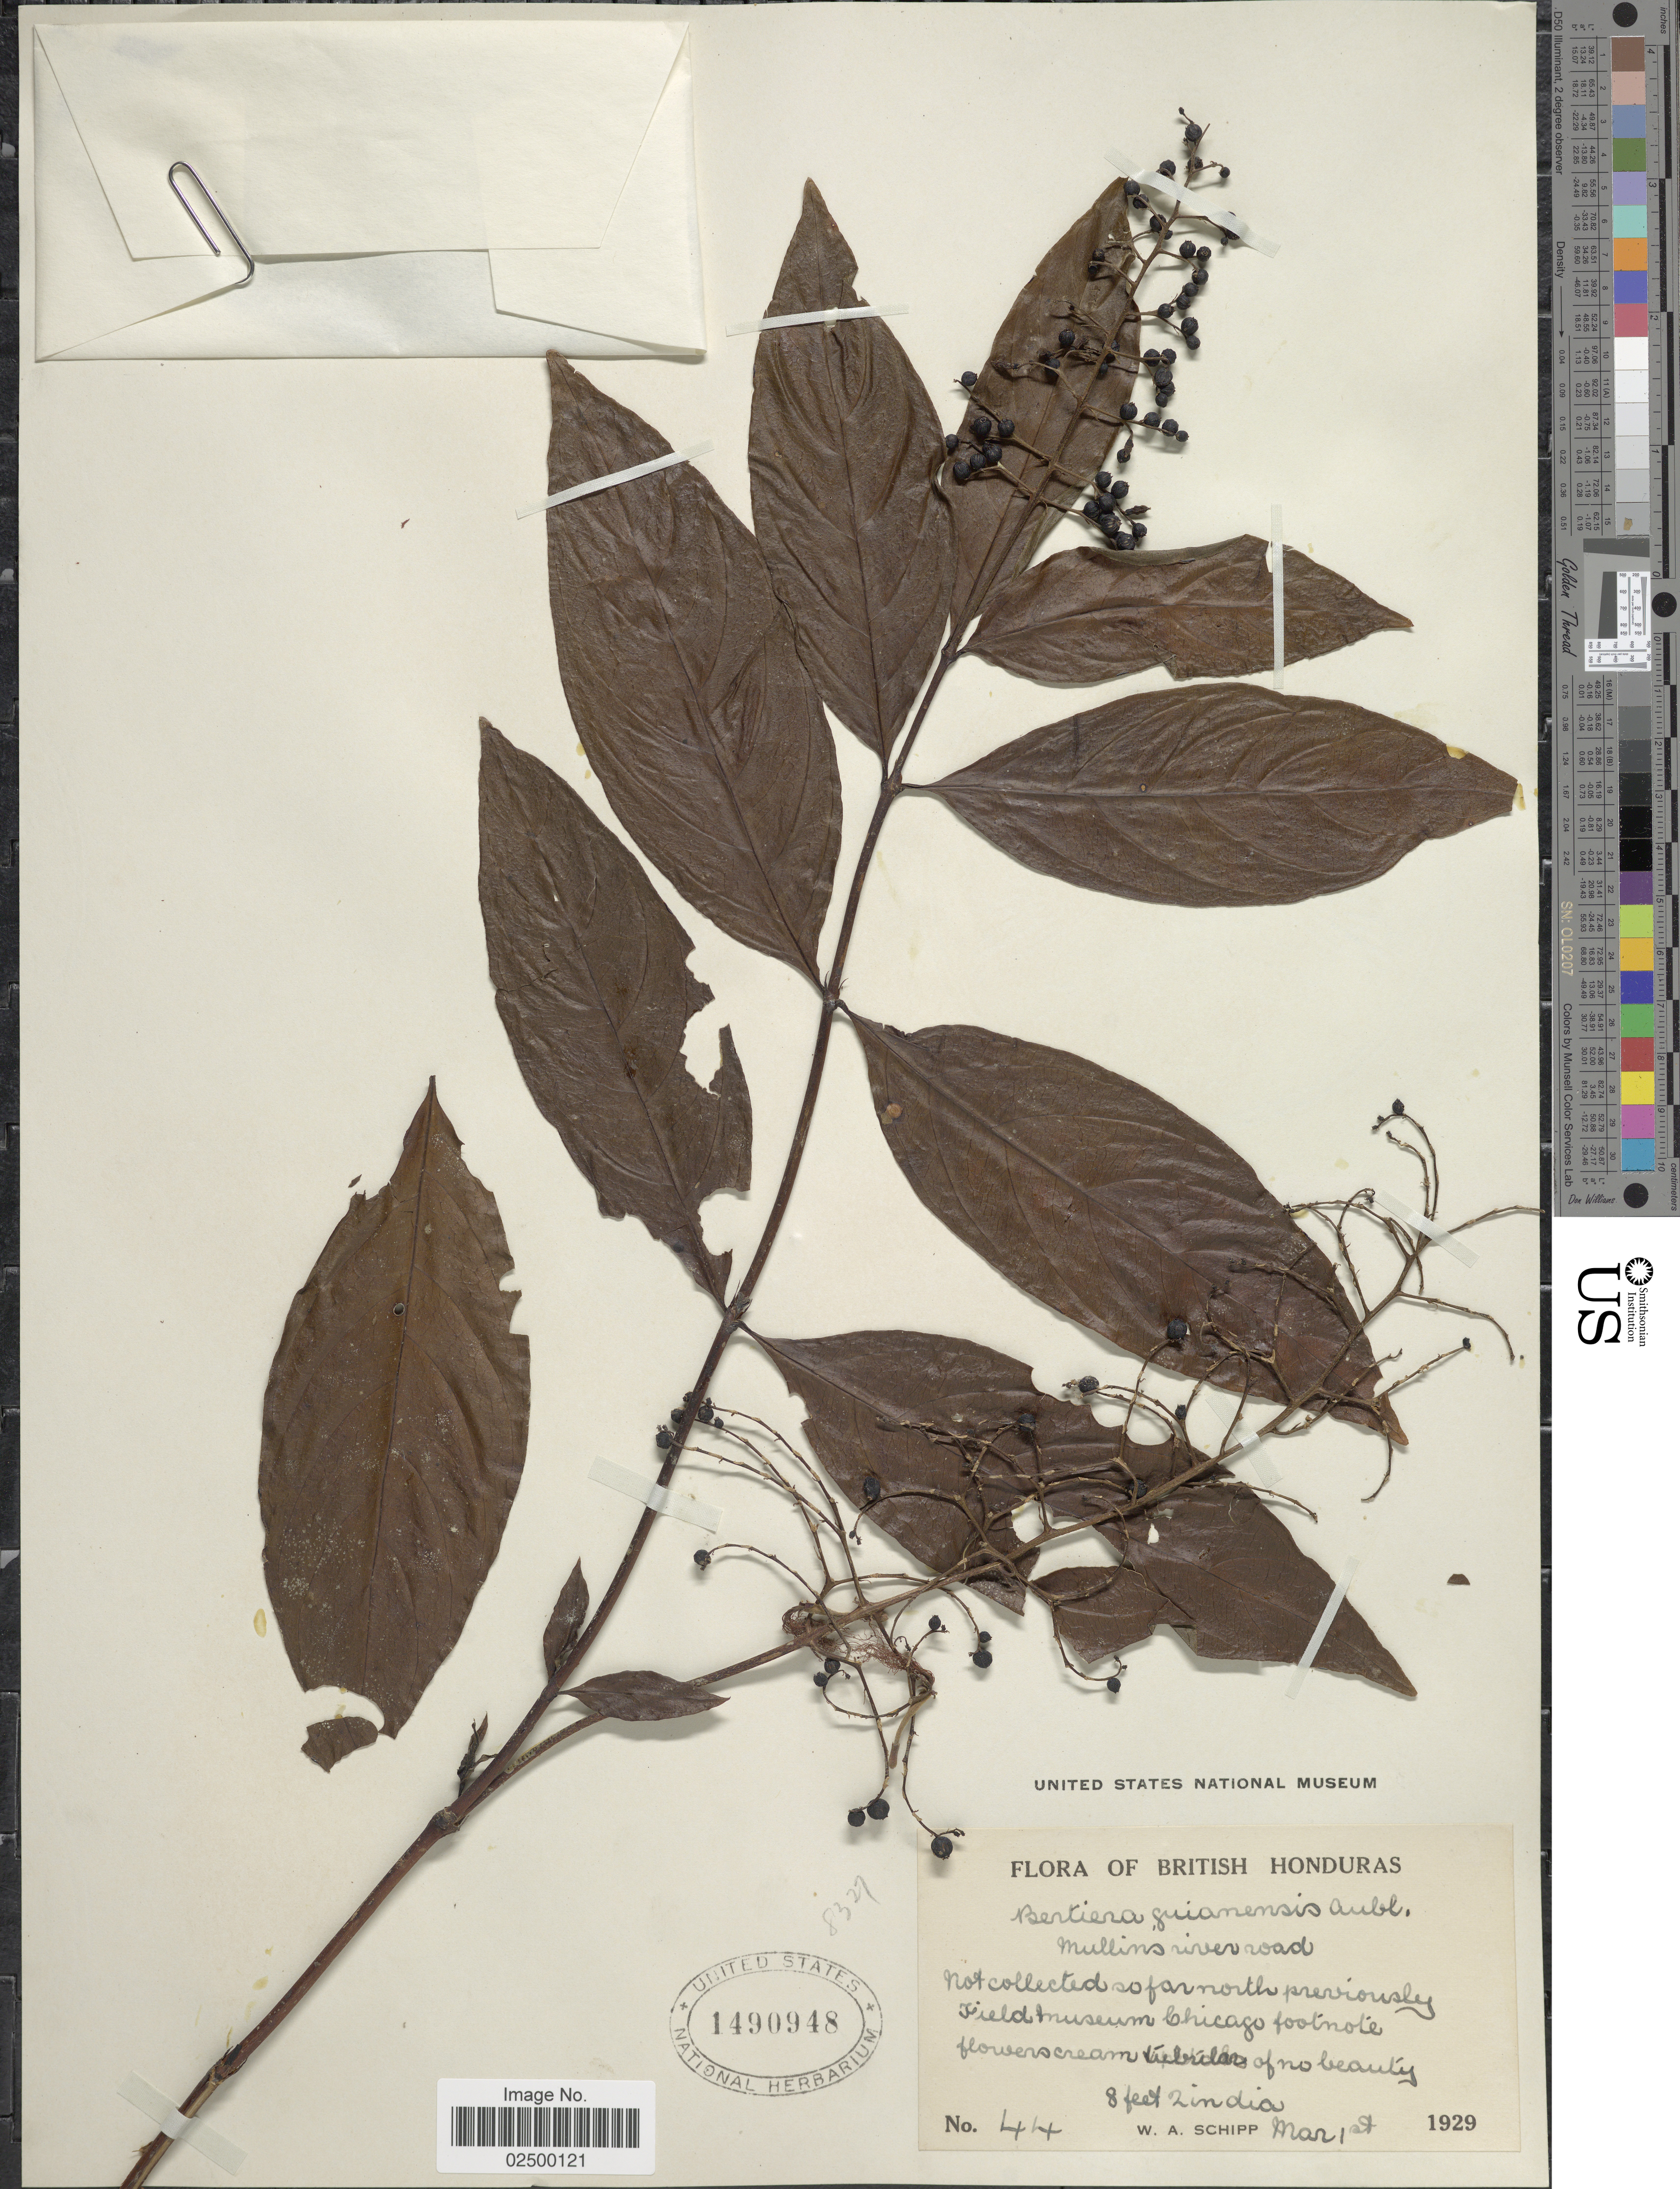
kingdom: Plantae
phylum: Tracheophyta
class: Magnoliopsida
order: Gentianales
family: Rubiaceae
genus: Bertiera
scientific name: Bertiera guianensis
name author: Aubl.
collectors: W. Schipp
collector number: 44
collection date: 1929-03-01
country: Belize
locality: British Honduras, Mullins river road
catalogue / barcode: US 1490948